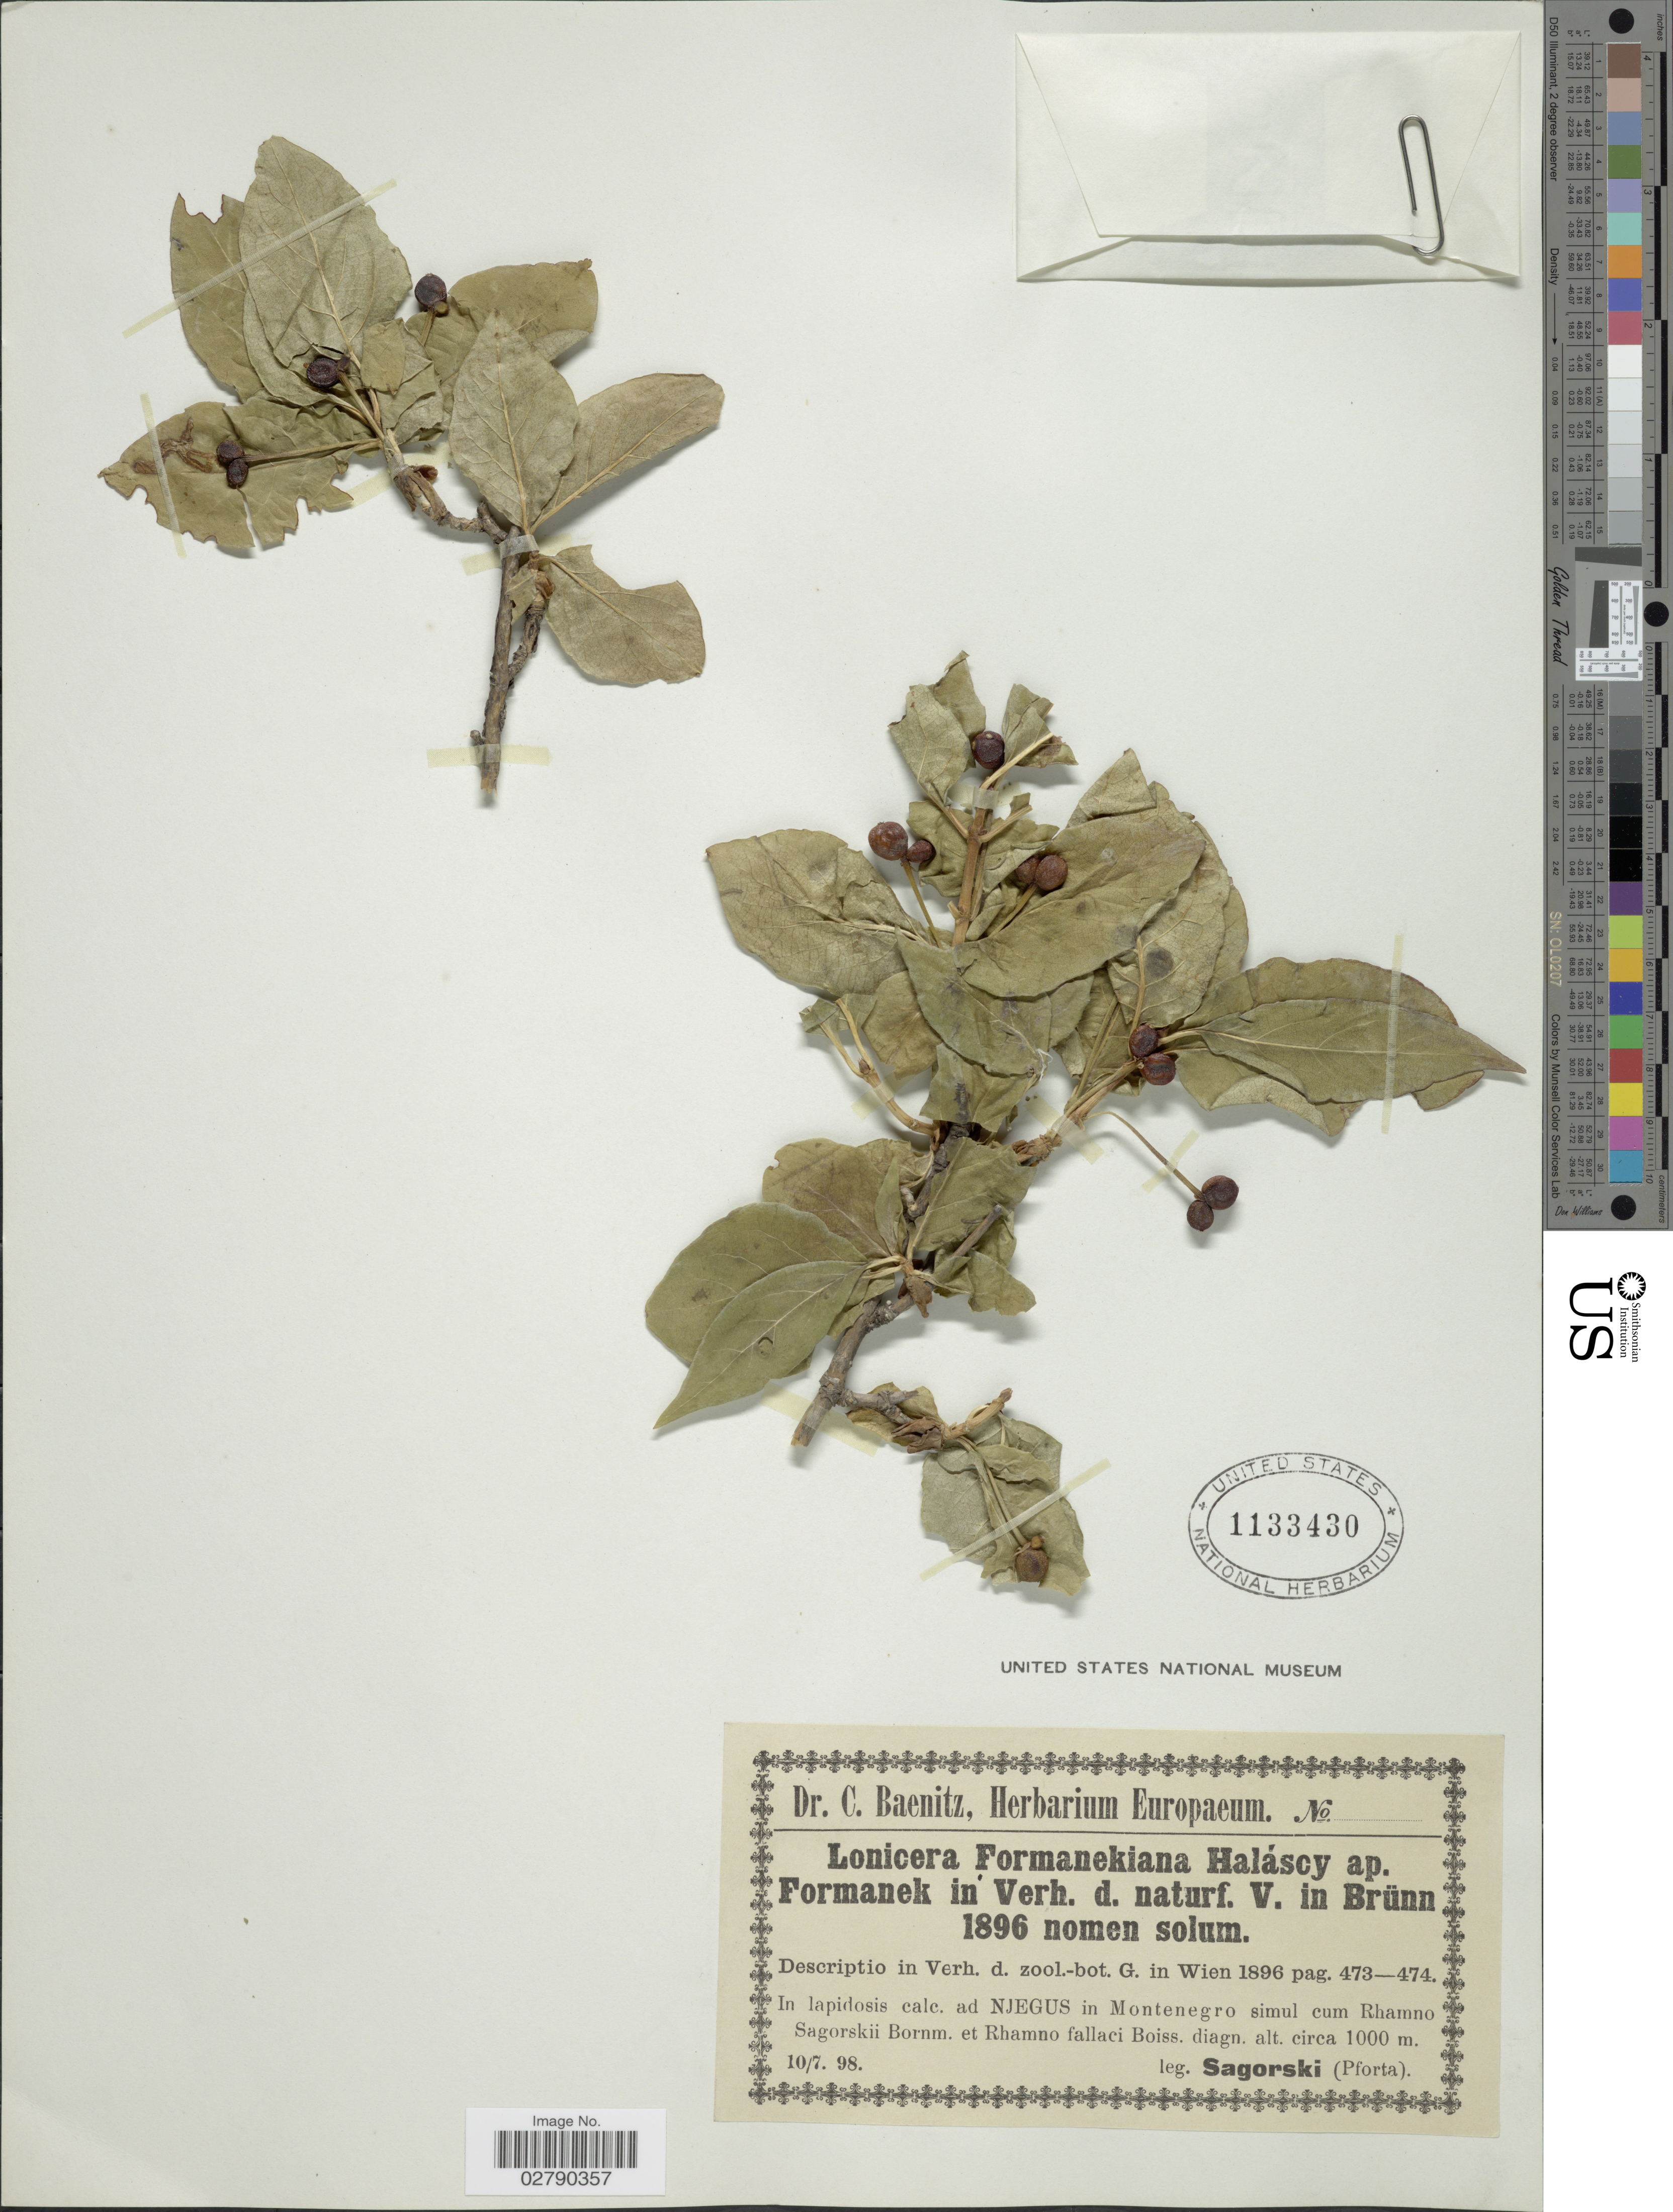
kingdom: Plantae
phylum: Tracheophyta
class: Magnoliopsida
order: Dipsacales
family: Caprifoliaceae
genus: Lonicera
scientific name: Lonicera formanekiana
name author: Halacsy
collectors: -. Sagorski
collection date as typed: Transcribed d/m/y: 10/7/98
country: Montenegro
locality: In lapidosis calc. ad Njegusi in Montenegro simul cum Rhamno Sagorskii Bornm. et Rhamno fallaci Boiss. diagn. Cetinje.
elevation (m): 1000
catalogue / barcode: US 1133430